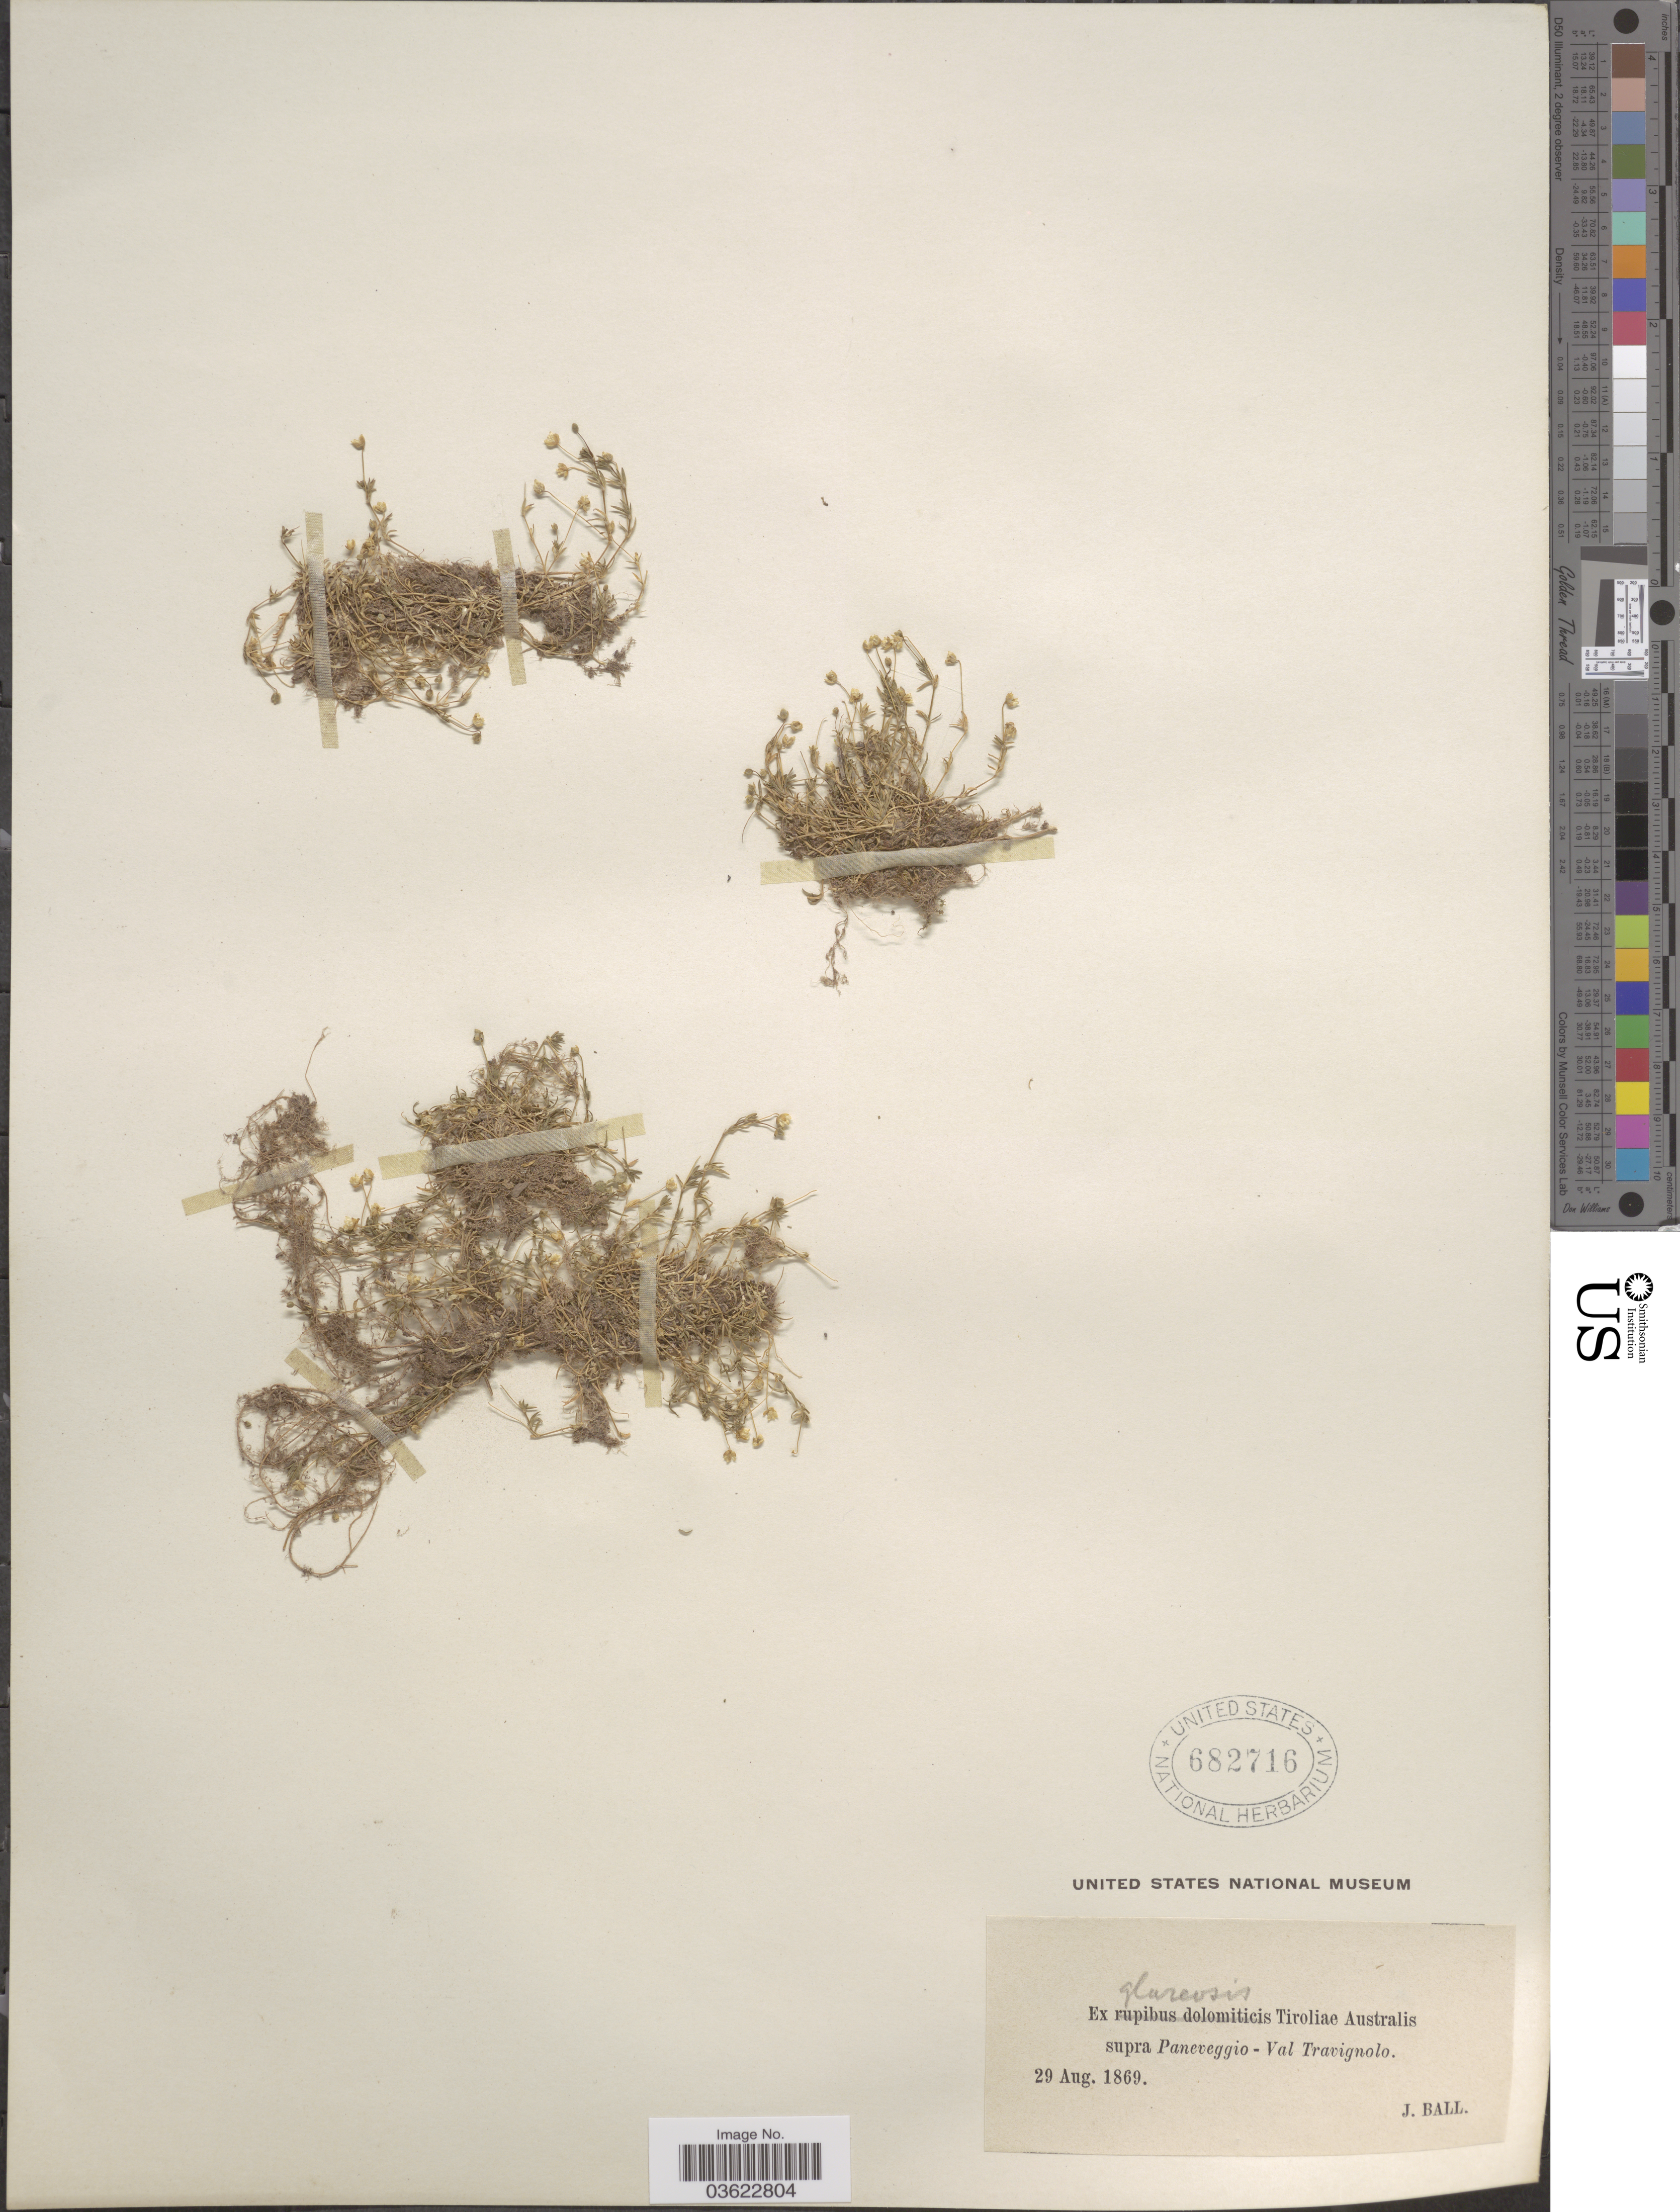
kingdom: Plantae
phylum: Tracheophyta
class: Magnoliopsida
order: Caryophyllales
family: Caryophyllaceae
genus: Arenaria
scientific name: Arenaria sp.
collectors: J. Ball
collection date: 1869-08-29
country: Italy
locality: Ex glareosis Tiroliae Australis supra Paneveggio - Val Travignolo.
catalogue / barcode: US 682716